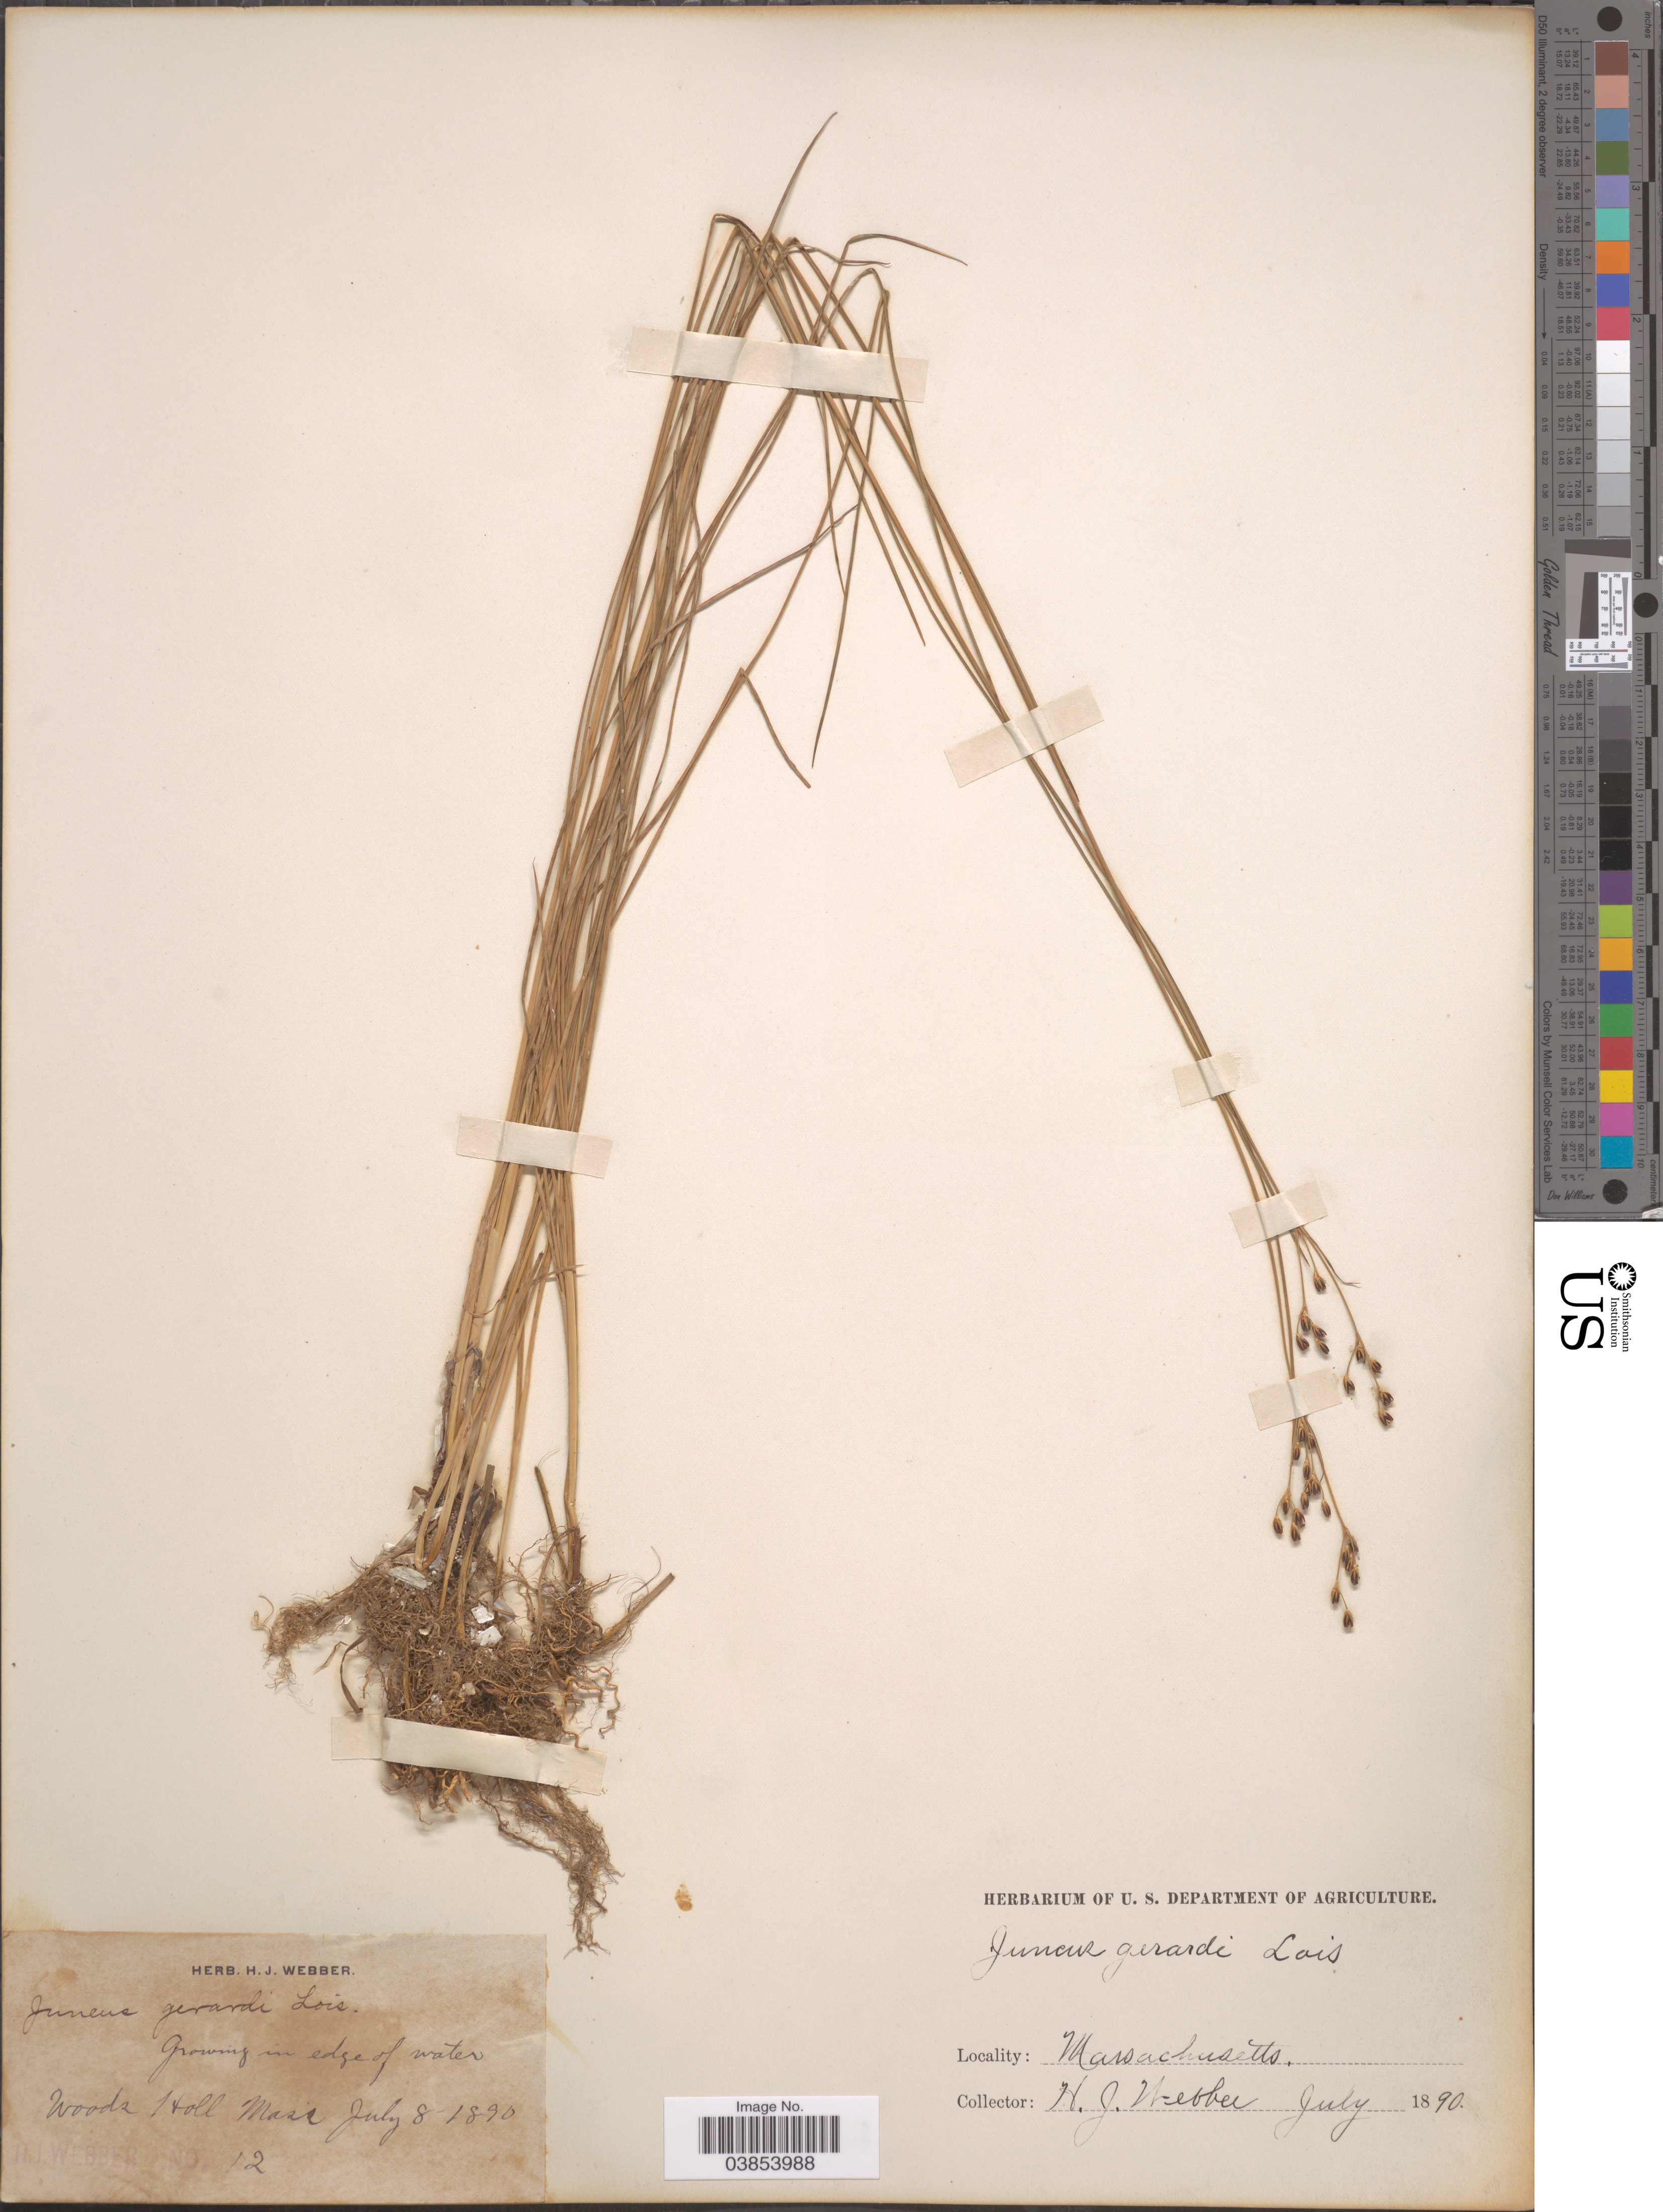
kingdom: Plantae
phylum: Tracheophyta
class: Liliopsida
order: Poales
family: Juncaceae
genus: Juncus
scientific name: Juncus gerardi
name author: Loisel.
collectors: H. Webber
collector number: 12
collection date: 1890-07-08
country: United States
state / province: Massachusetts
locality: In edge of water, Woods Holl.